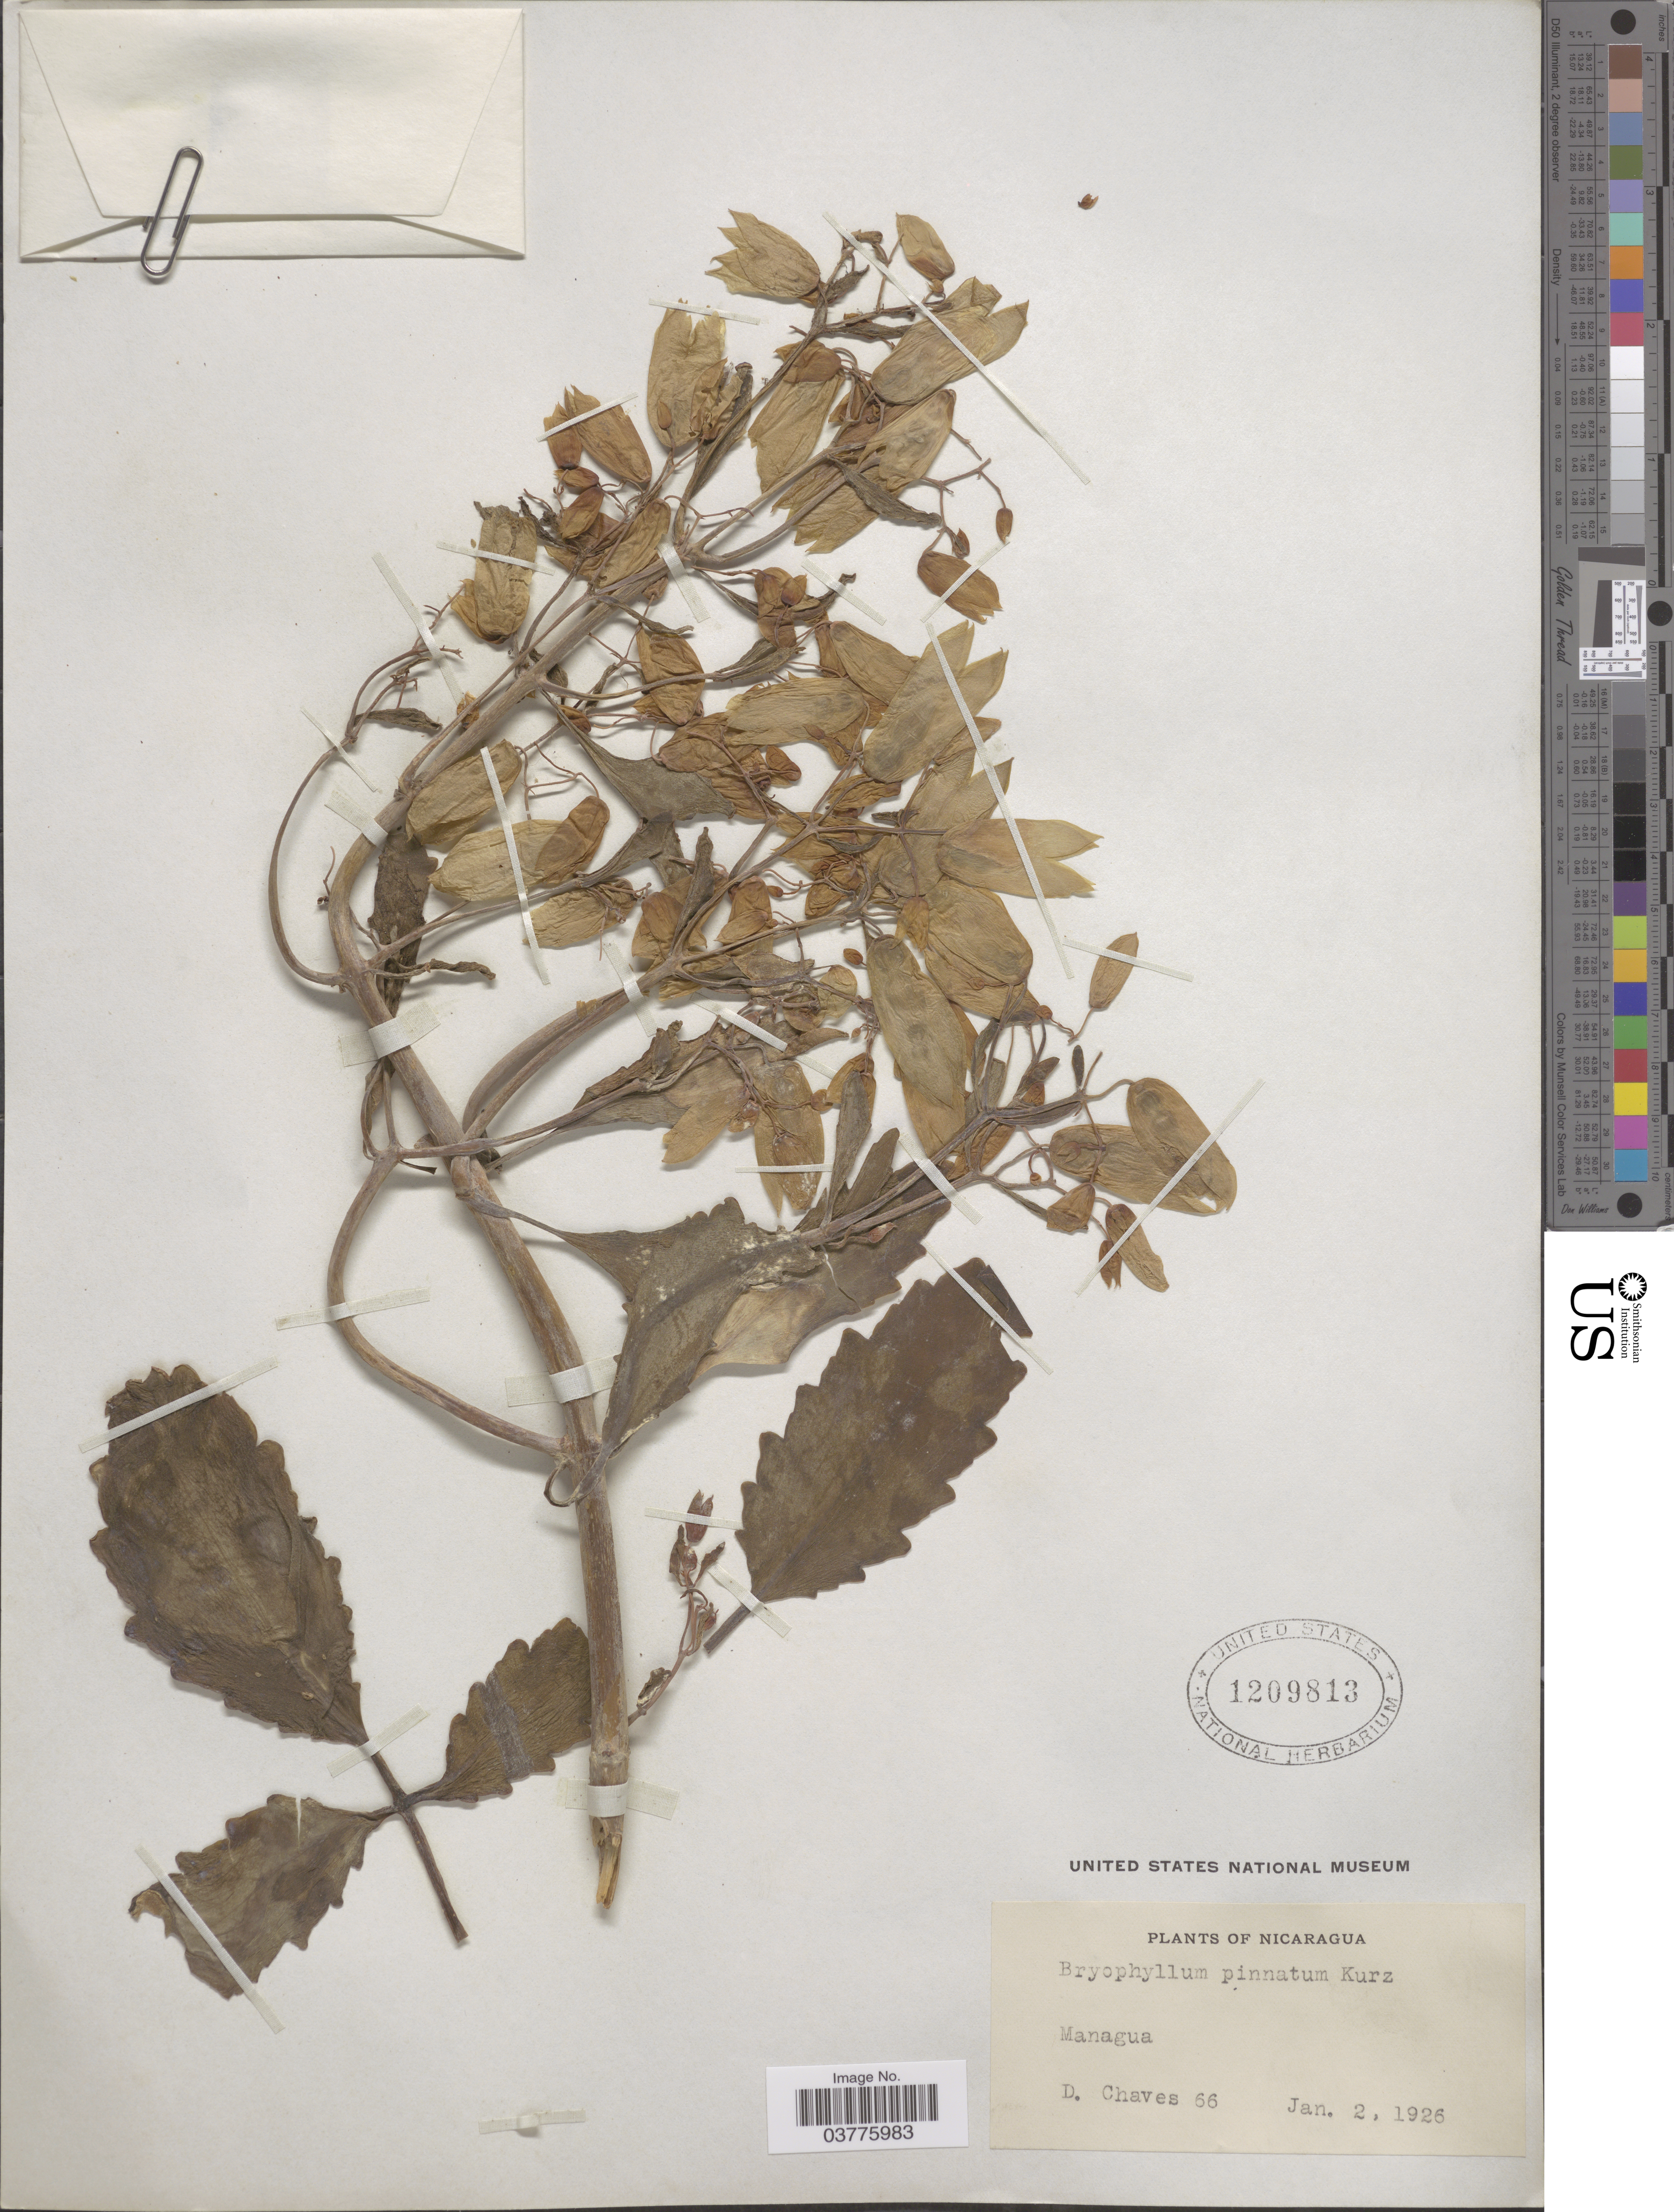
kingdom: Plantae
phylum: Tracheophyta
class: Magnoliopsida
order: Saxifragales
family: Crassulaceae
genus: Kalanchoe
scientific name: Kalanchoe pinnata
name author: (Lam.) Pers.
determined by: Strong, Mark T., (BOT), Smithsonian Institution - National Museum of Natural History (UNITED STATES)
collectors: D. Chaves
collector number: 66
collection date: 1926-01-02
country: Nicaragua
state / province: Managua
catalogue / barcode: US 1209813